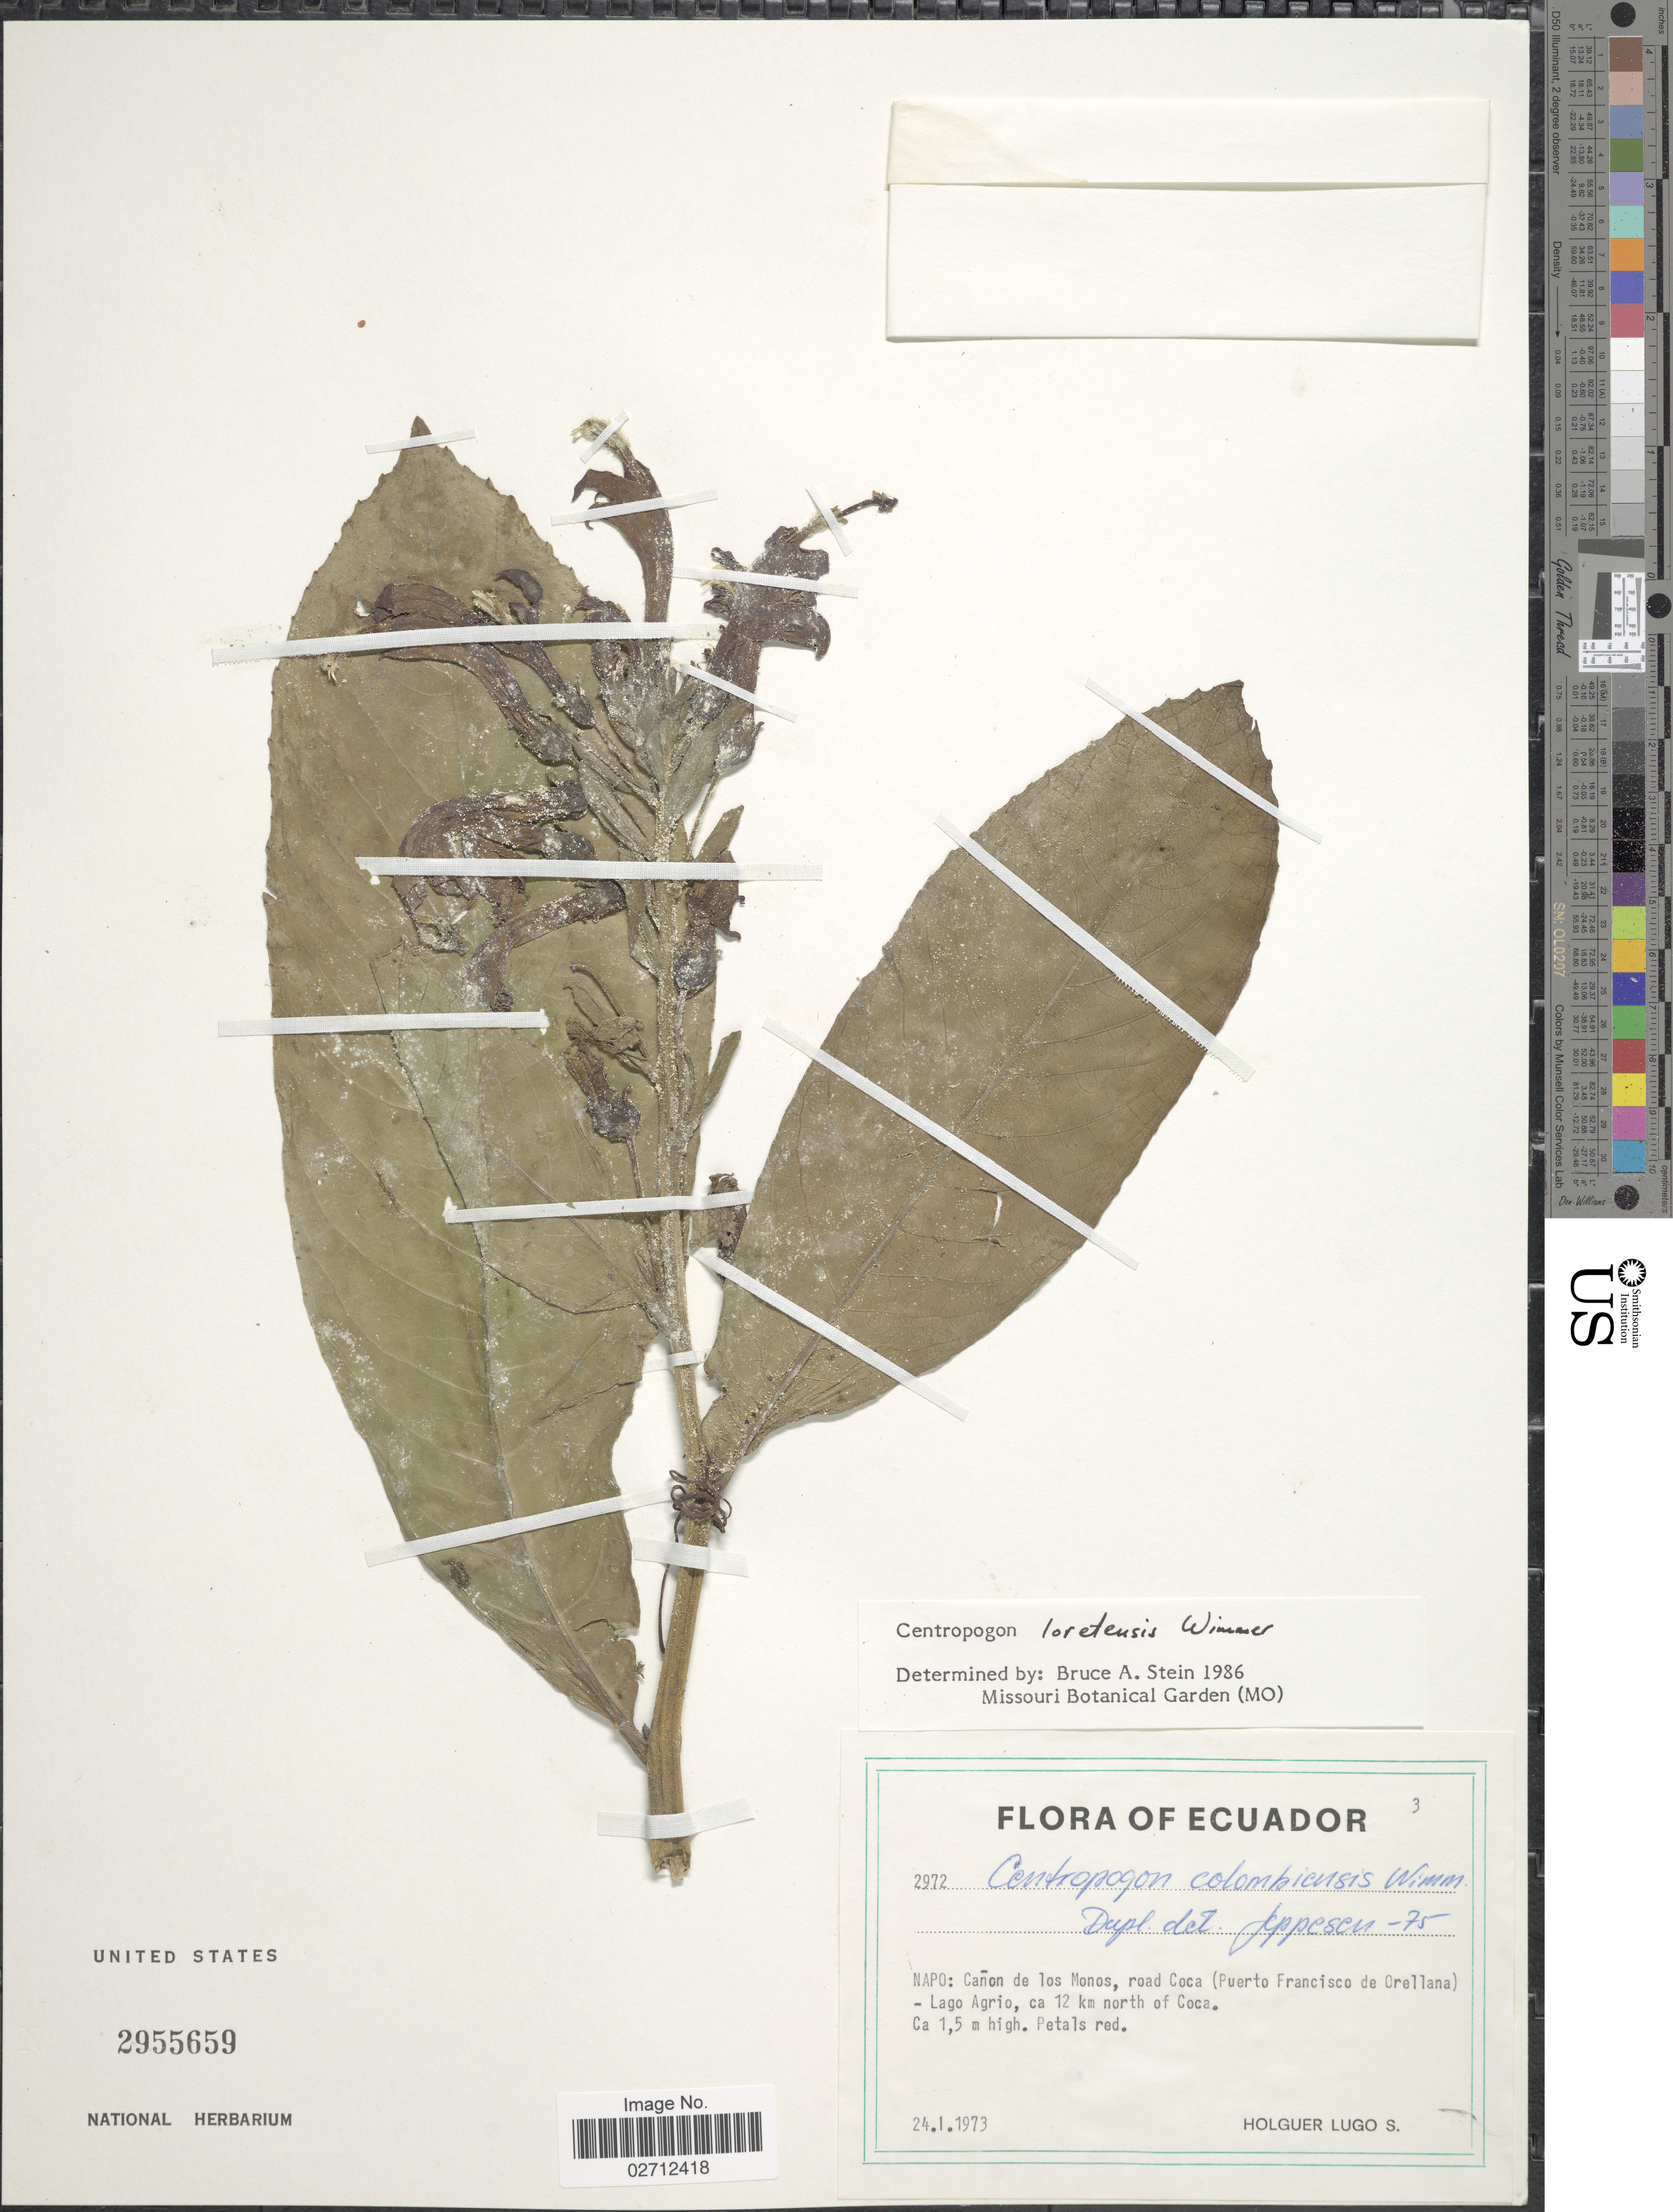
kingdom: Plantae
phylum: Tracheophyta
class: Magnoliopsida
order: Asterales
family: Campanulaceae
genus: Centropogon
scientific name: Centropogon loretensis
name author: E. Wimm.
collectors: H. Lugo S.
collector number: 2972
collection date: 1973-01-24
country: Ecuador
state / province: Napo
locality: Cañon de los Monos, road Coca (Puerto Francisco de Orellana) - Lago Agrio, ca. 12 km north of Coca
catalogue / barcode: US 2955659